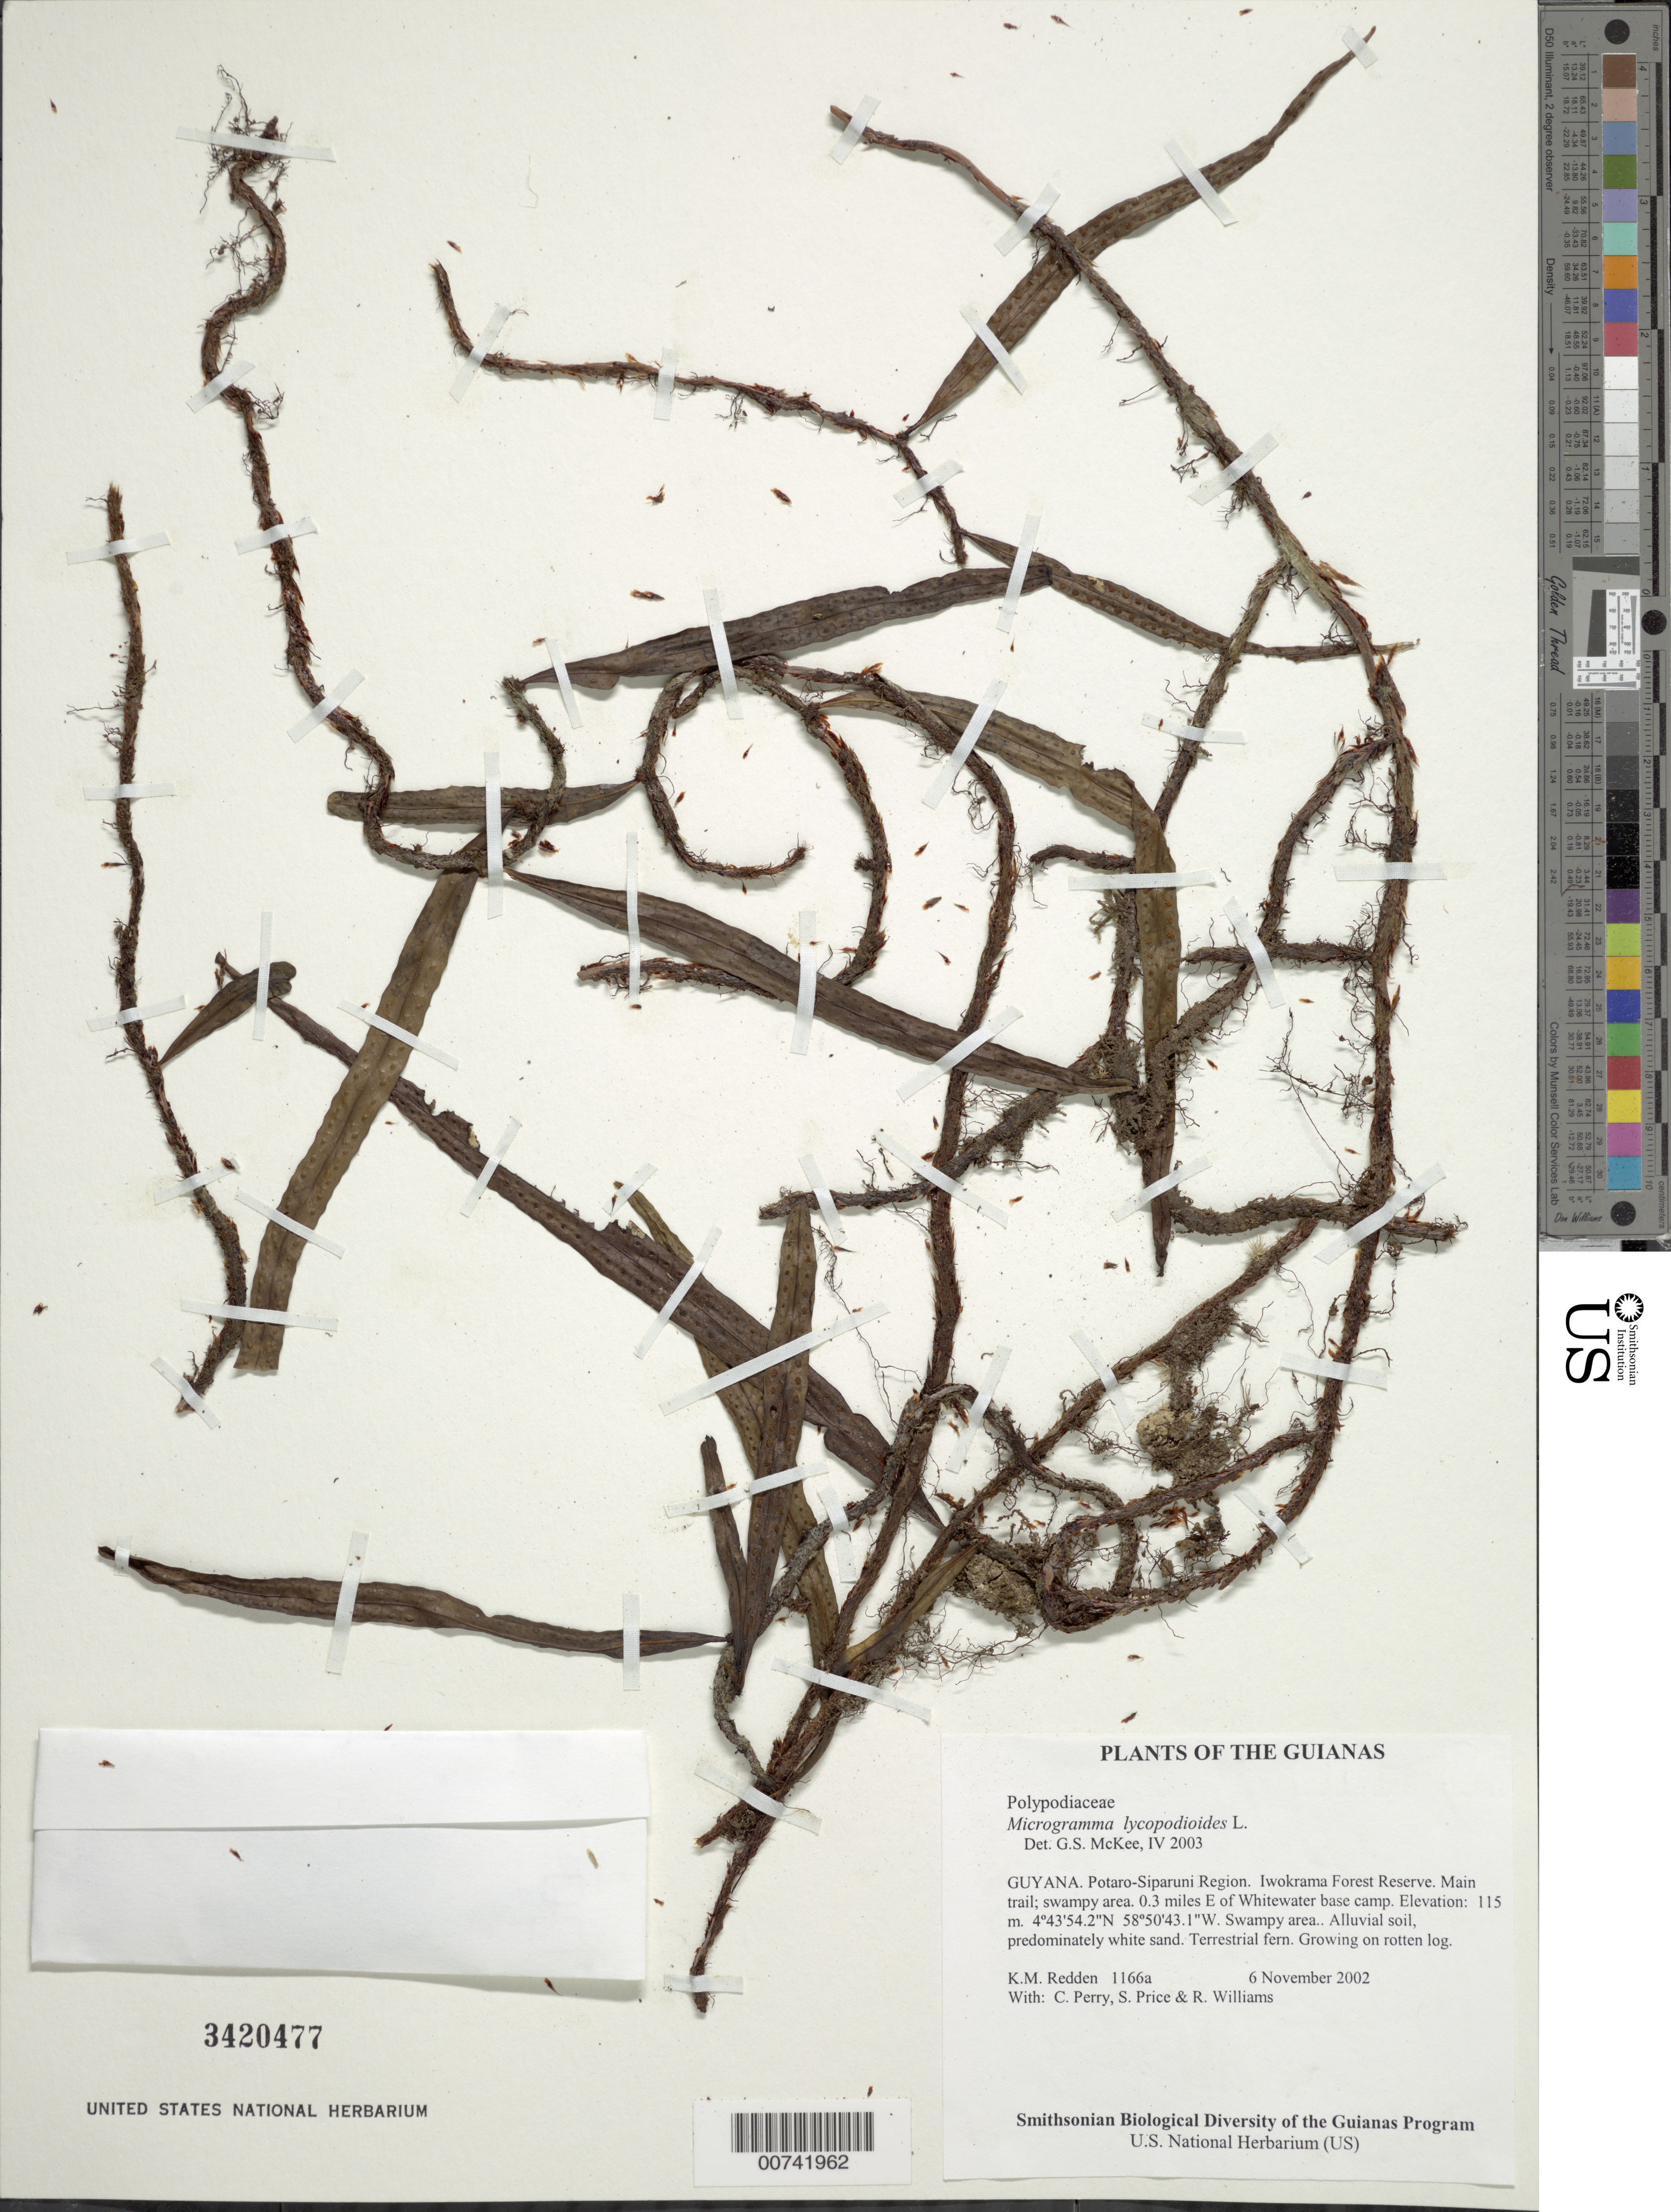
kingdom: Plantae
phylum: Tracheophyta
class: Polypodiopsida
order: Polypodiales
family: Polypodiaceae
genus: Microgramma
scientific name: Microgramma lycopodioides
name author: (L.) Copel.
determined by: McKee, G. S., (US), NMNH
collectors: K. M. Redden, C. Perry, S. Price & R. Williams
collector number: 1166 a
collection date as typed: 6 November 2002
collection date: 2002-11-06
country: Guyana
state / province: Potaro-Siparuni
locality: Iwokrama Forest Reserve. Main trail; swampy area. 0.3 miles E of Whitewater base camp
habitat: Swampy area. Alluvial soil, predominately white sand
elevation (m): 115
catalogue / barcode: US 3420477